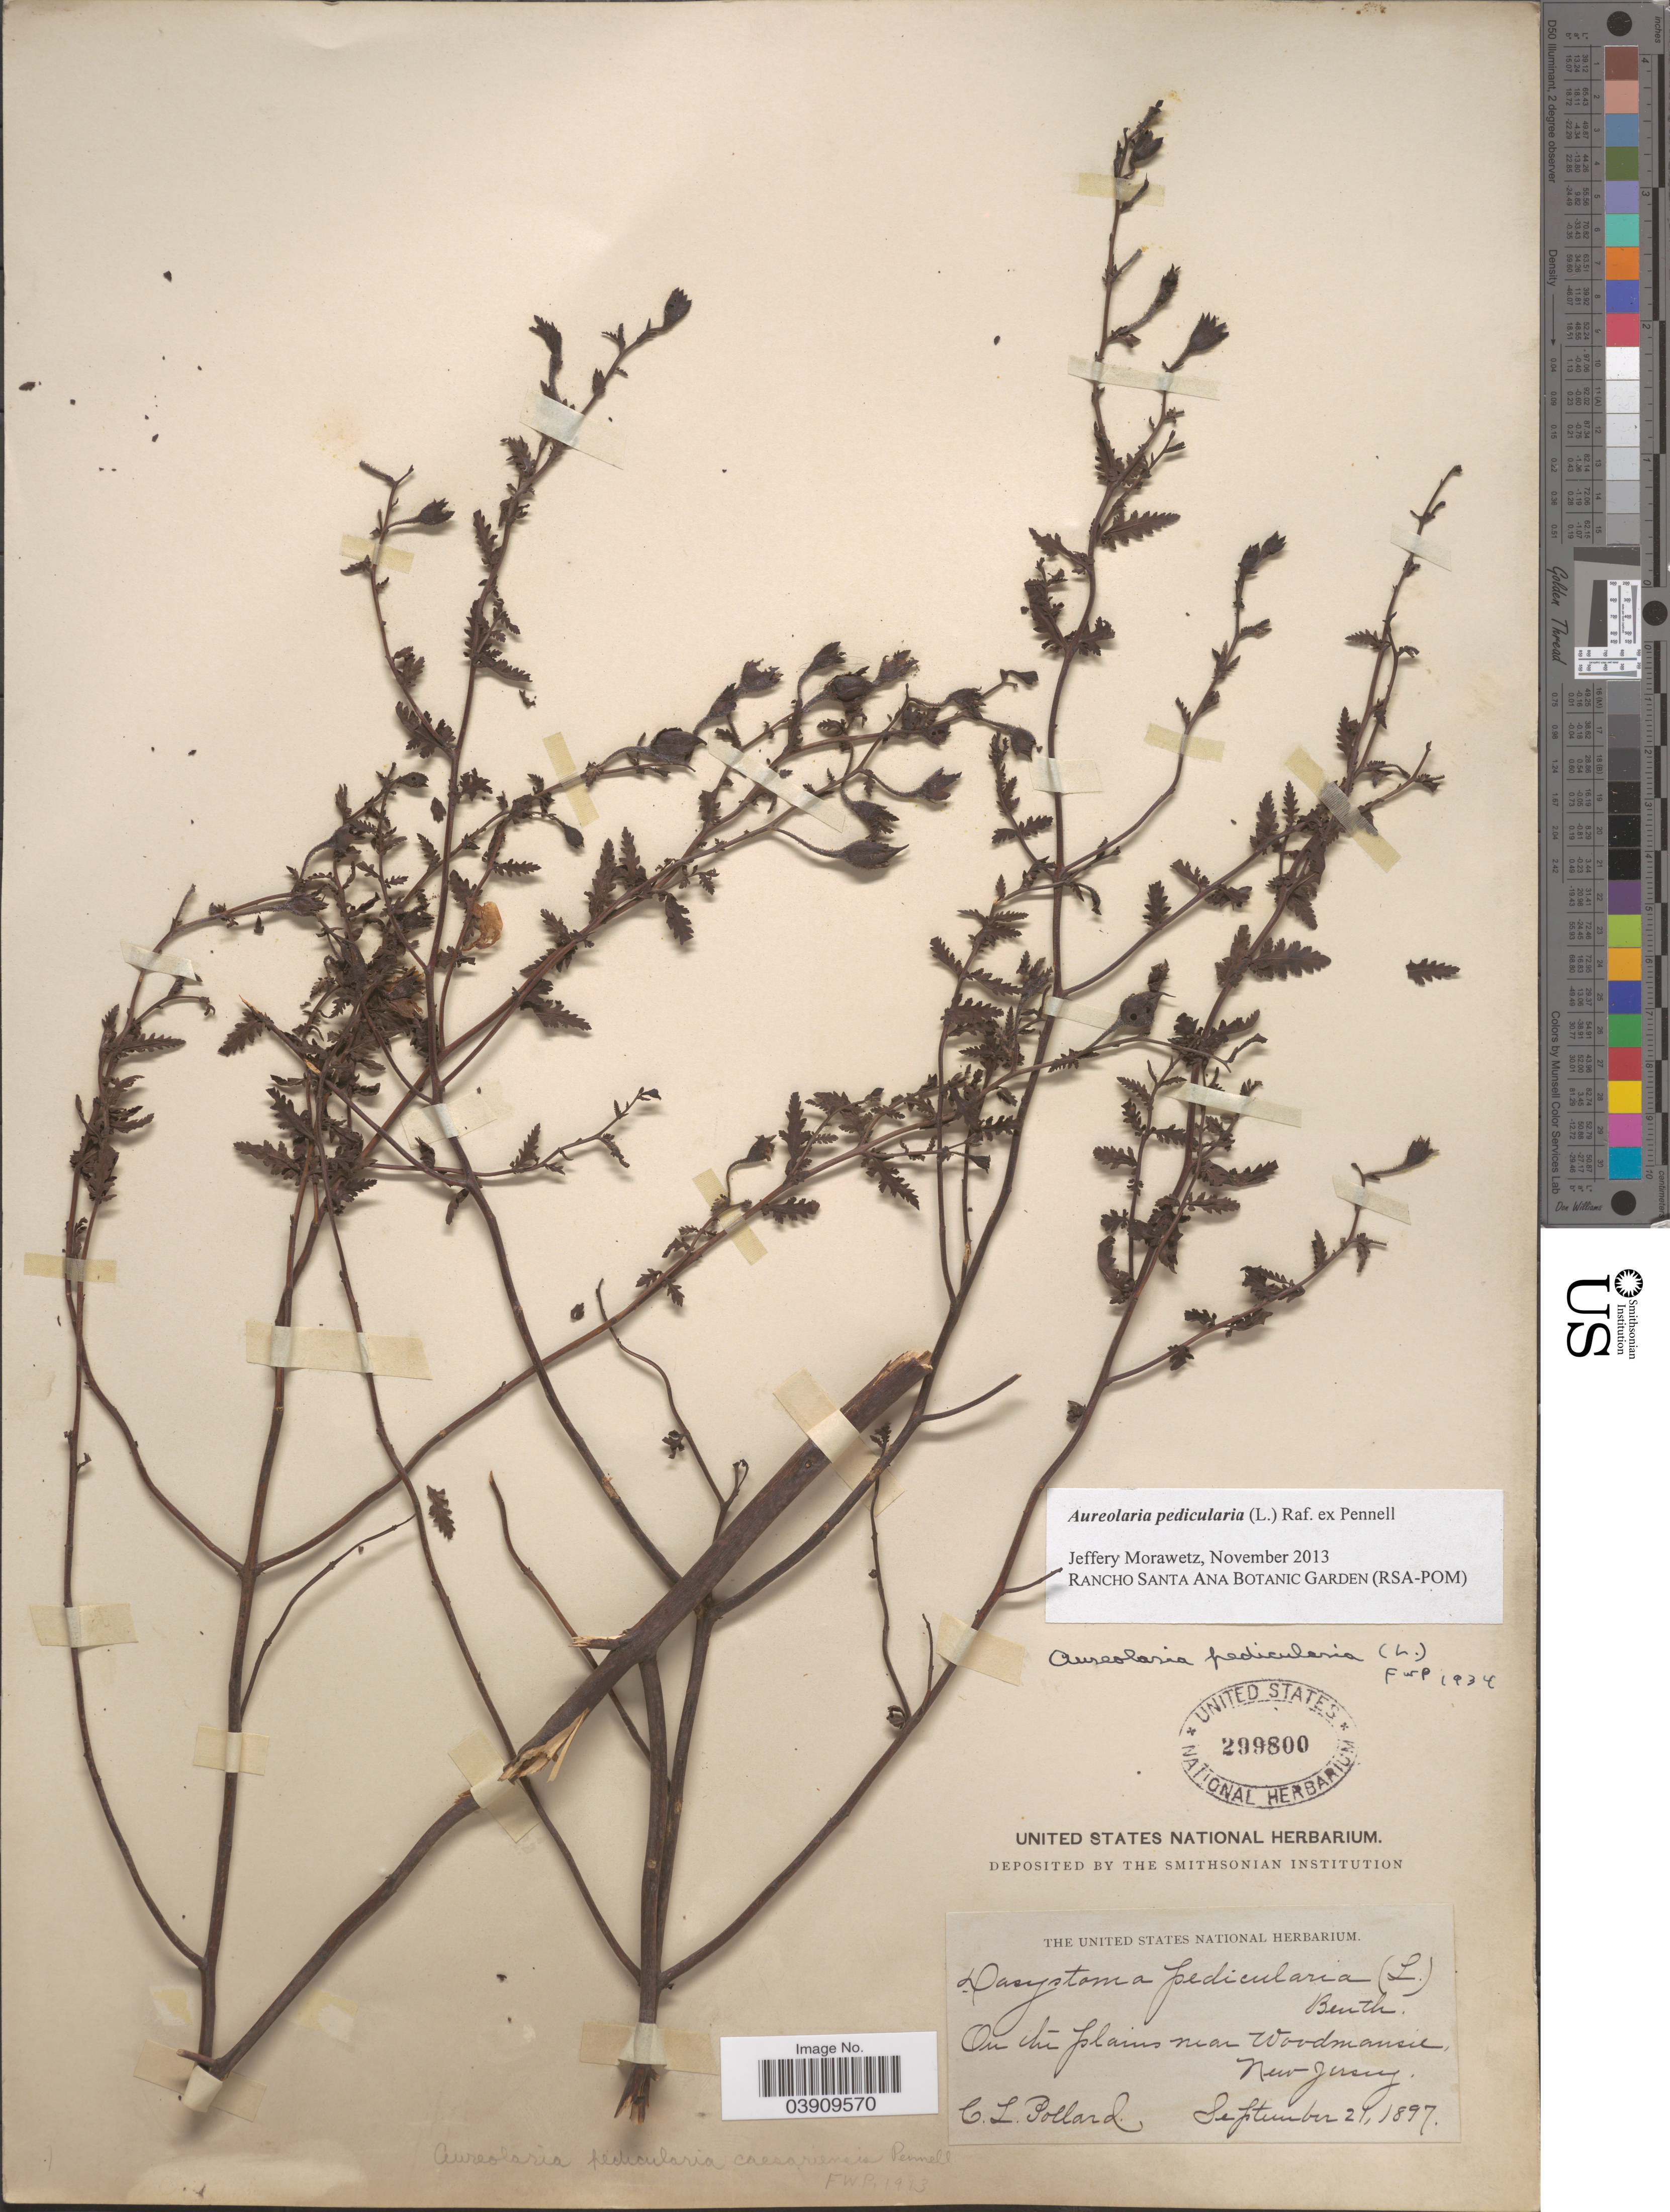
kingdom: Plantae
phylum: Tracheophyta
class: Magnoliopsida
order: Lamiales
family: Orobanchaceae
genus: Aureolaria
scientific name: Aureolaria pedicularia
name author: (L.) Raf. ex Farw.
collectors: C. L. Pollard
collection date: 1897-09-21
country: United States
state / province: New Jersey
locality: On the plains near Woodmansie.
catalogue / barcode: US 299800